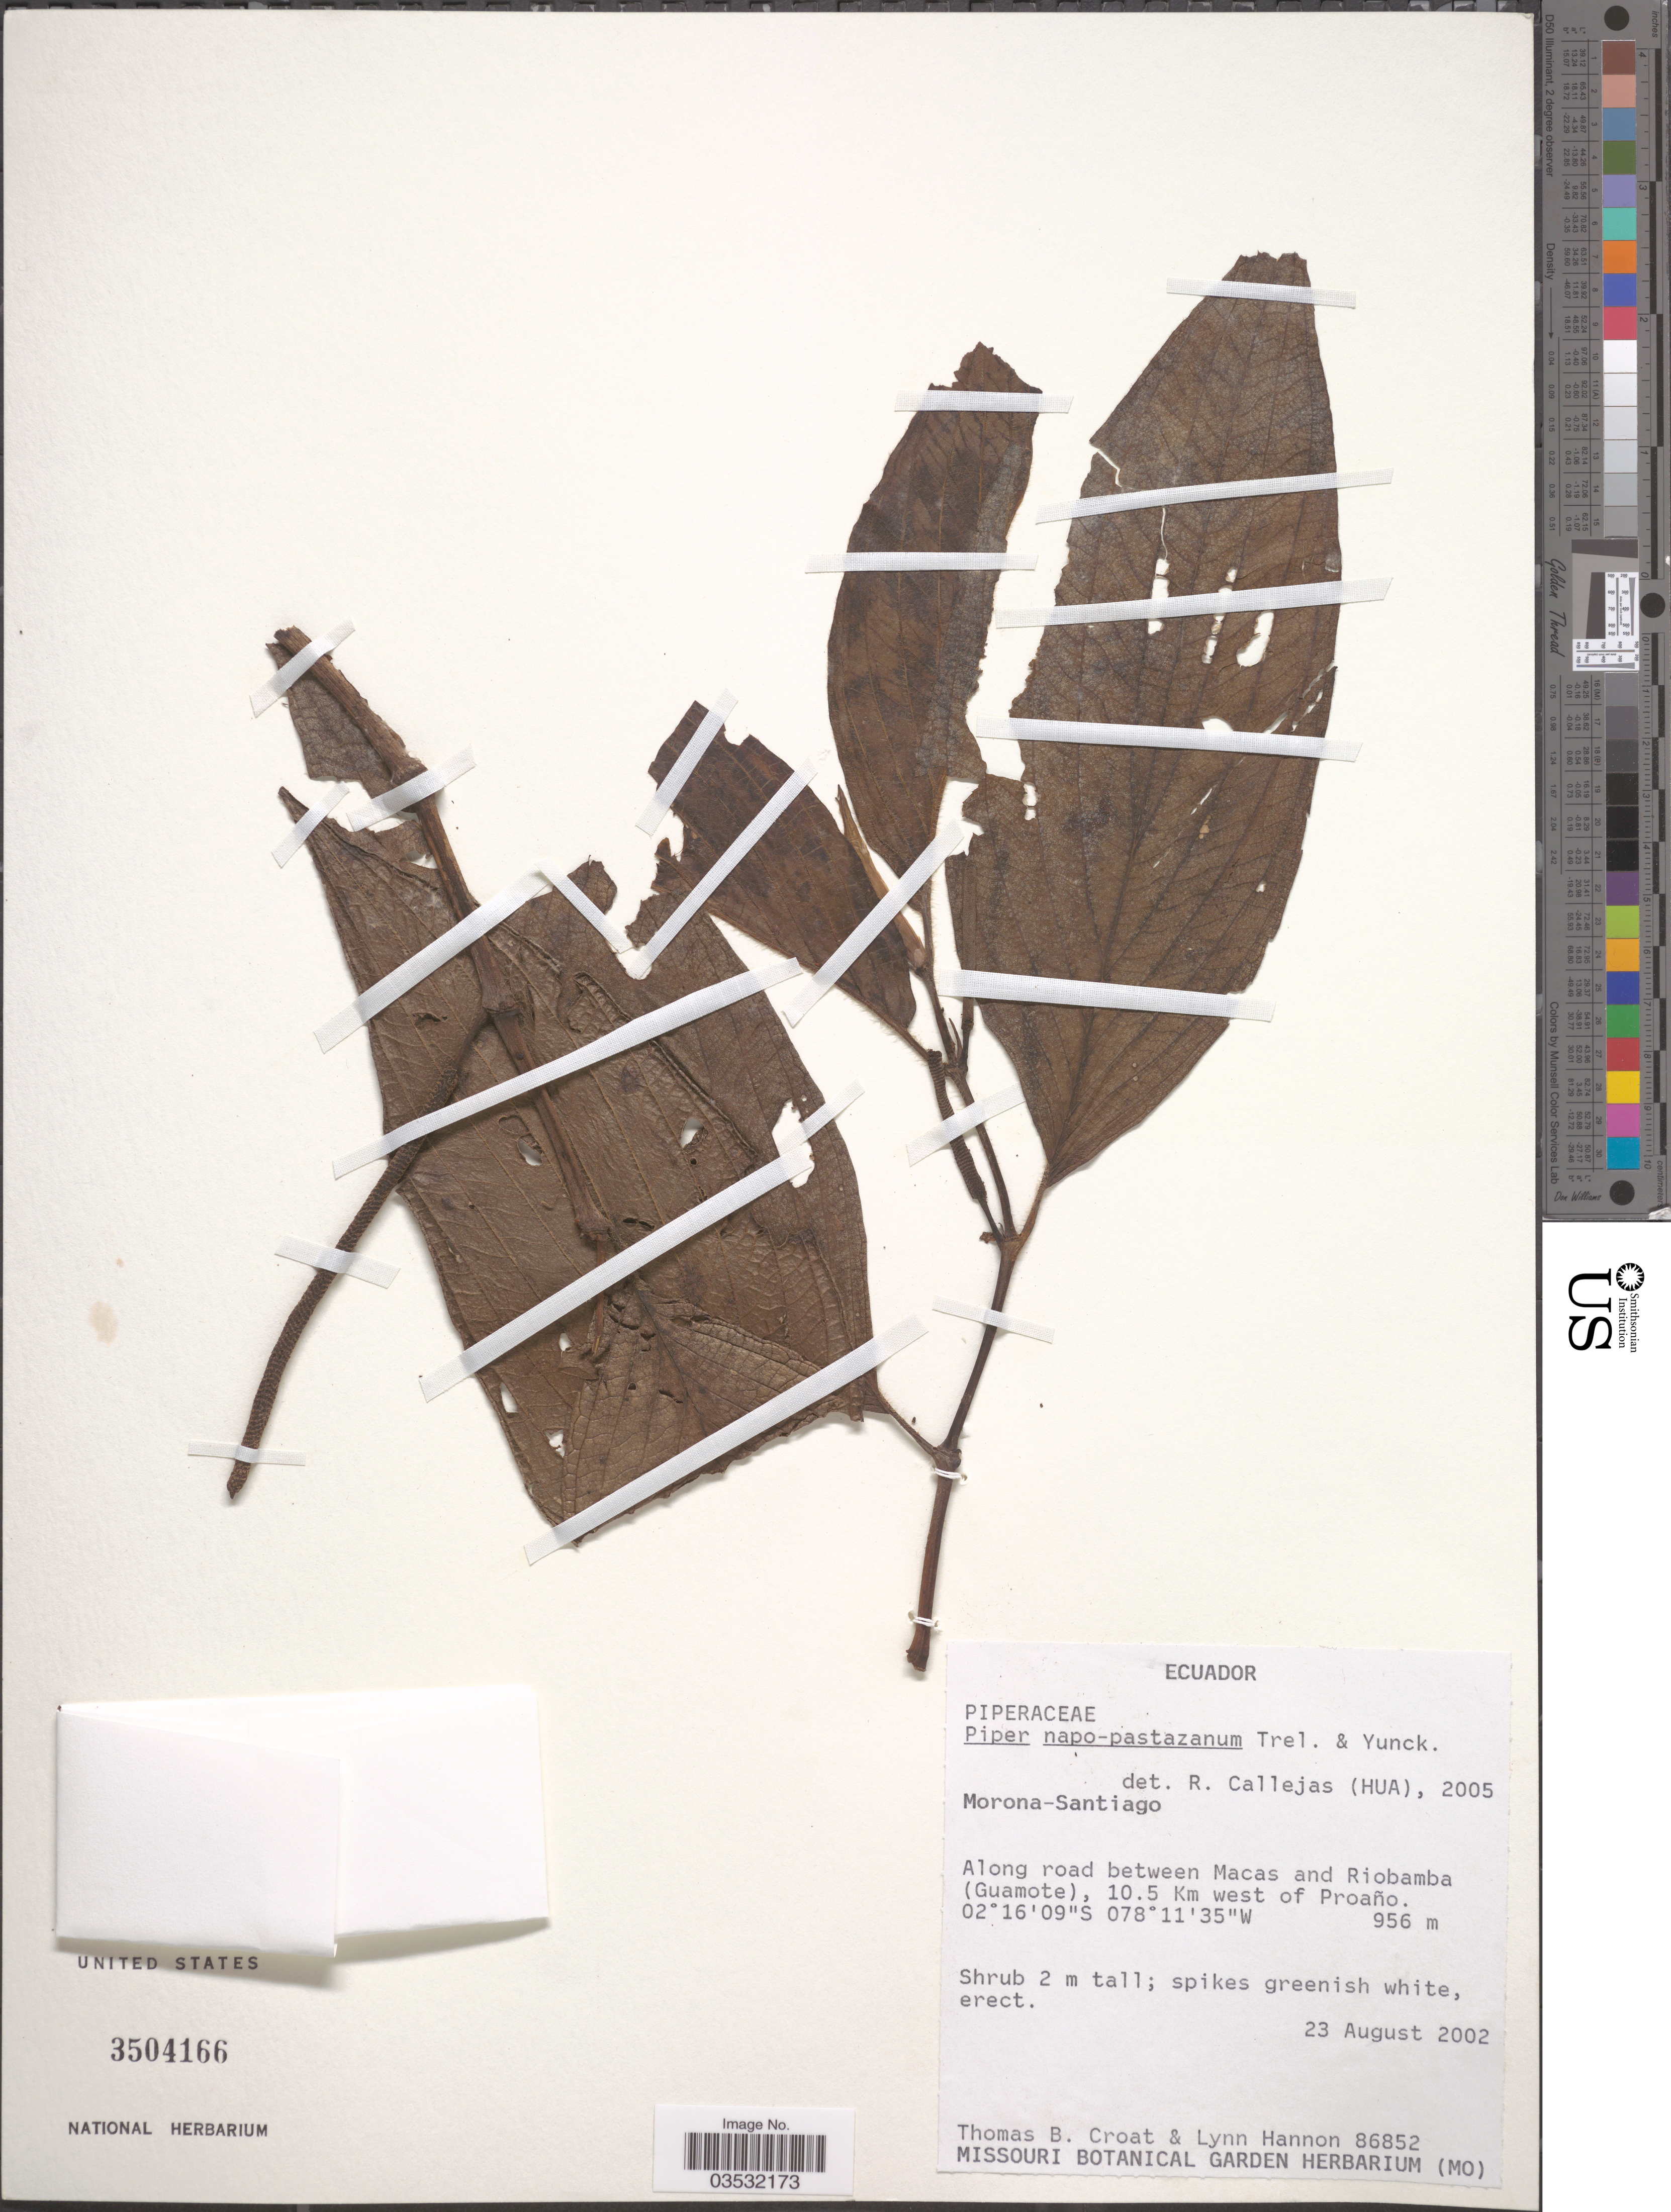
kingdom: Plantae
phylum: Tracheophyta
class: Magnoliopsida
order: Piperales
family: Piperaceae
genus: Piper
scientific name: Piper napo-pastazanum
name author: Trel. & Yunck.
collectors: T. B. Croat & L. Hannon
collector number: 86852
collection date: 2002-08-23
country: Ecuador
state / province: Morona-Santiago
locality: Along road between Macas and Riobamba (Guamote), 10.5 Km west of Proaño.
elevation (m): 956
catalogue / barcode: US 3504166